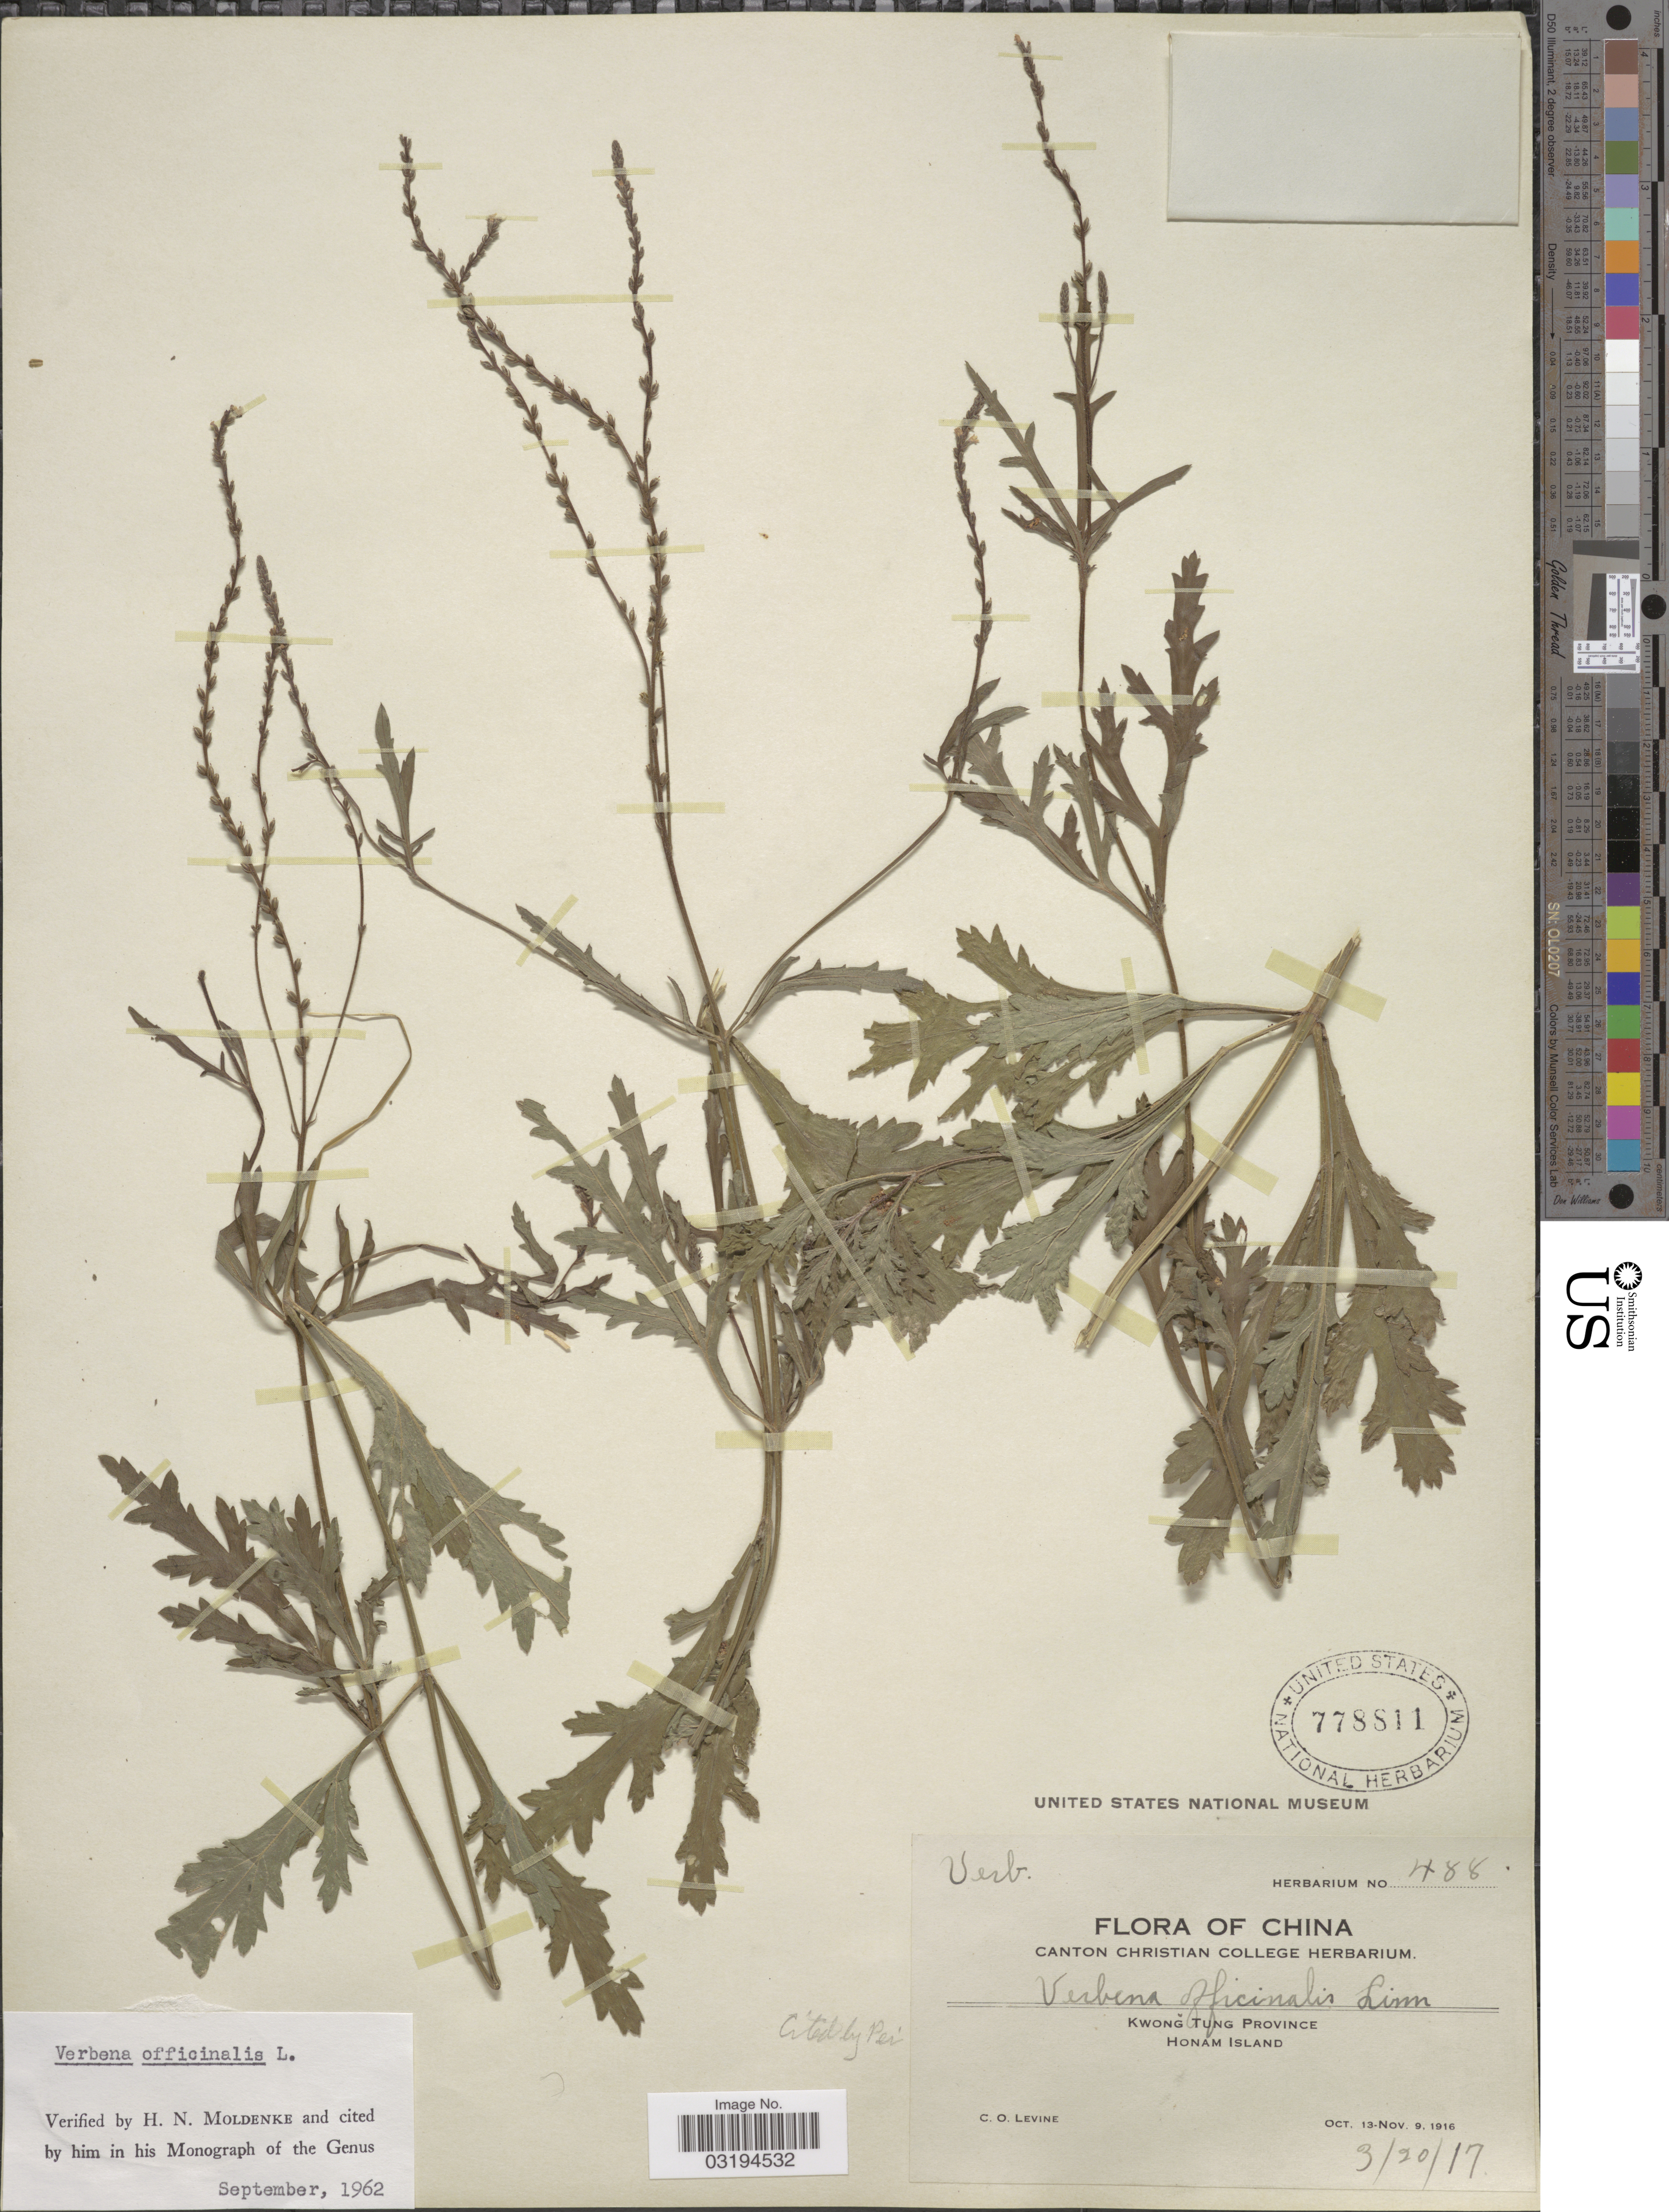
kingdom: Plantae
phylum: Tracheophyta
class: Magnoliopsida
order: Lamiales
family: Verbenaceae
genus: Verbena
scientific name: Verbena officinalis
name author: L.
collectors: C. O. Levine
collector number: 488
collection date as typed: Transcribed d/m/y: 20/3/17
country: China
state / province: Guangdong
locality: Kwong Tung Province. Honam Island.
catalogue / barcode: US 778811